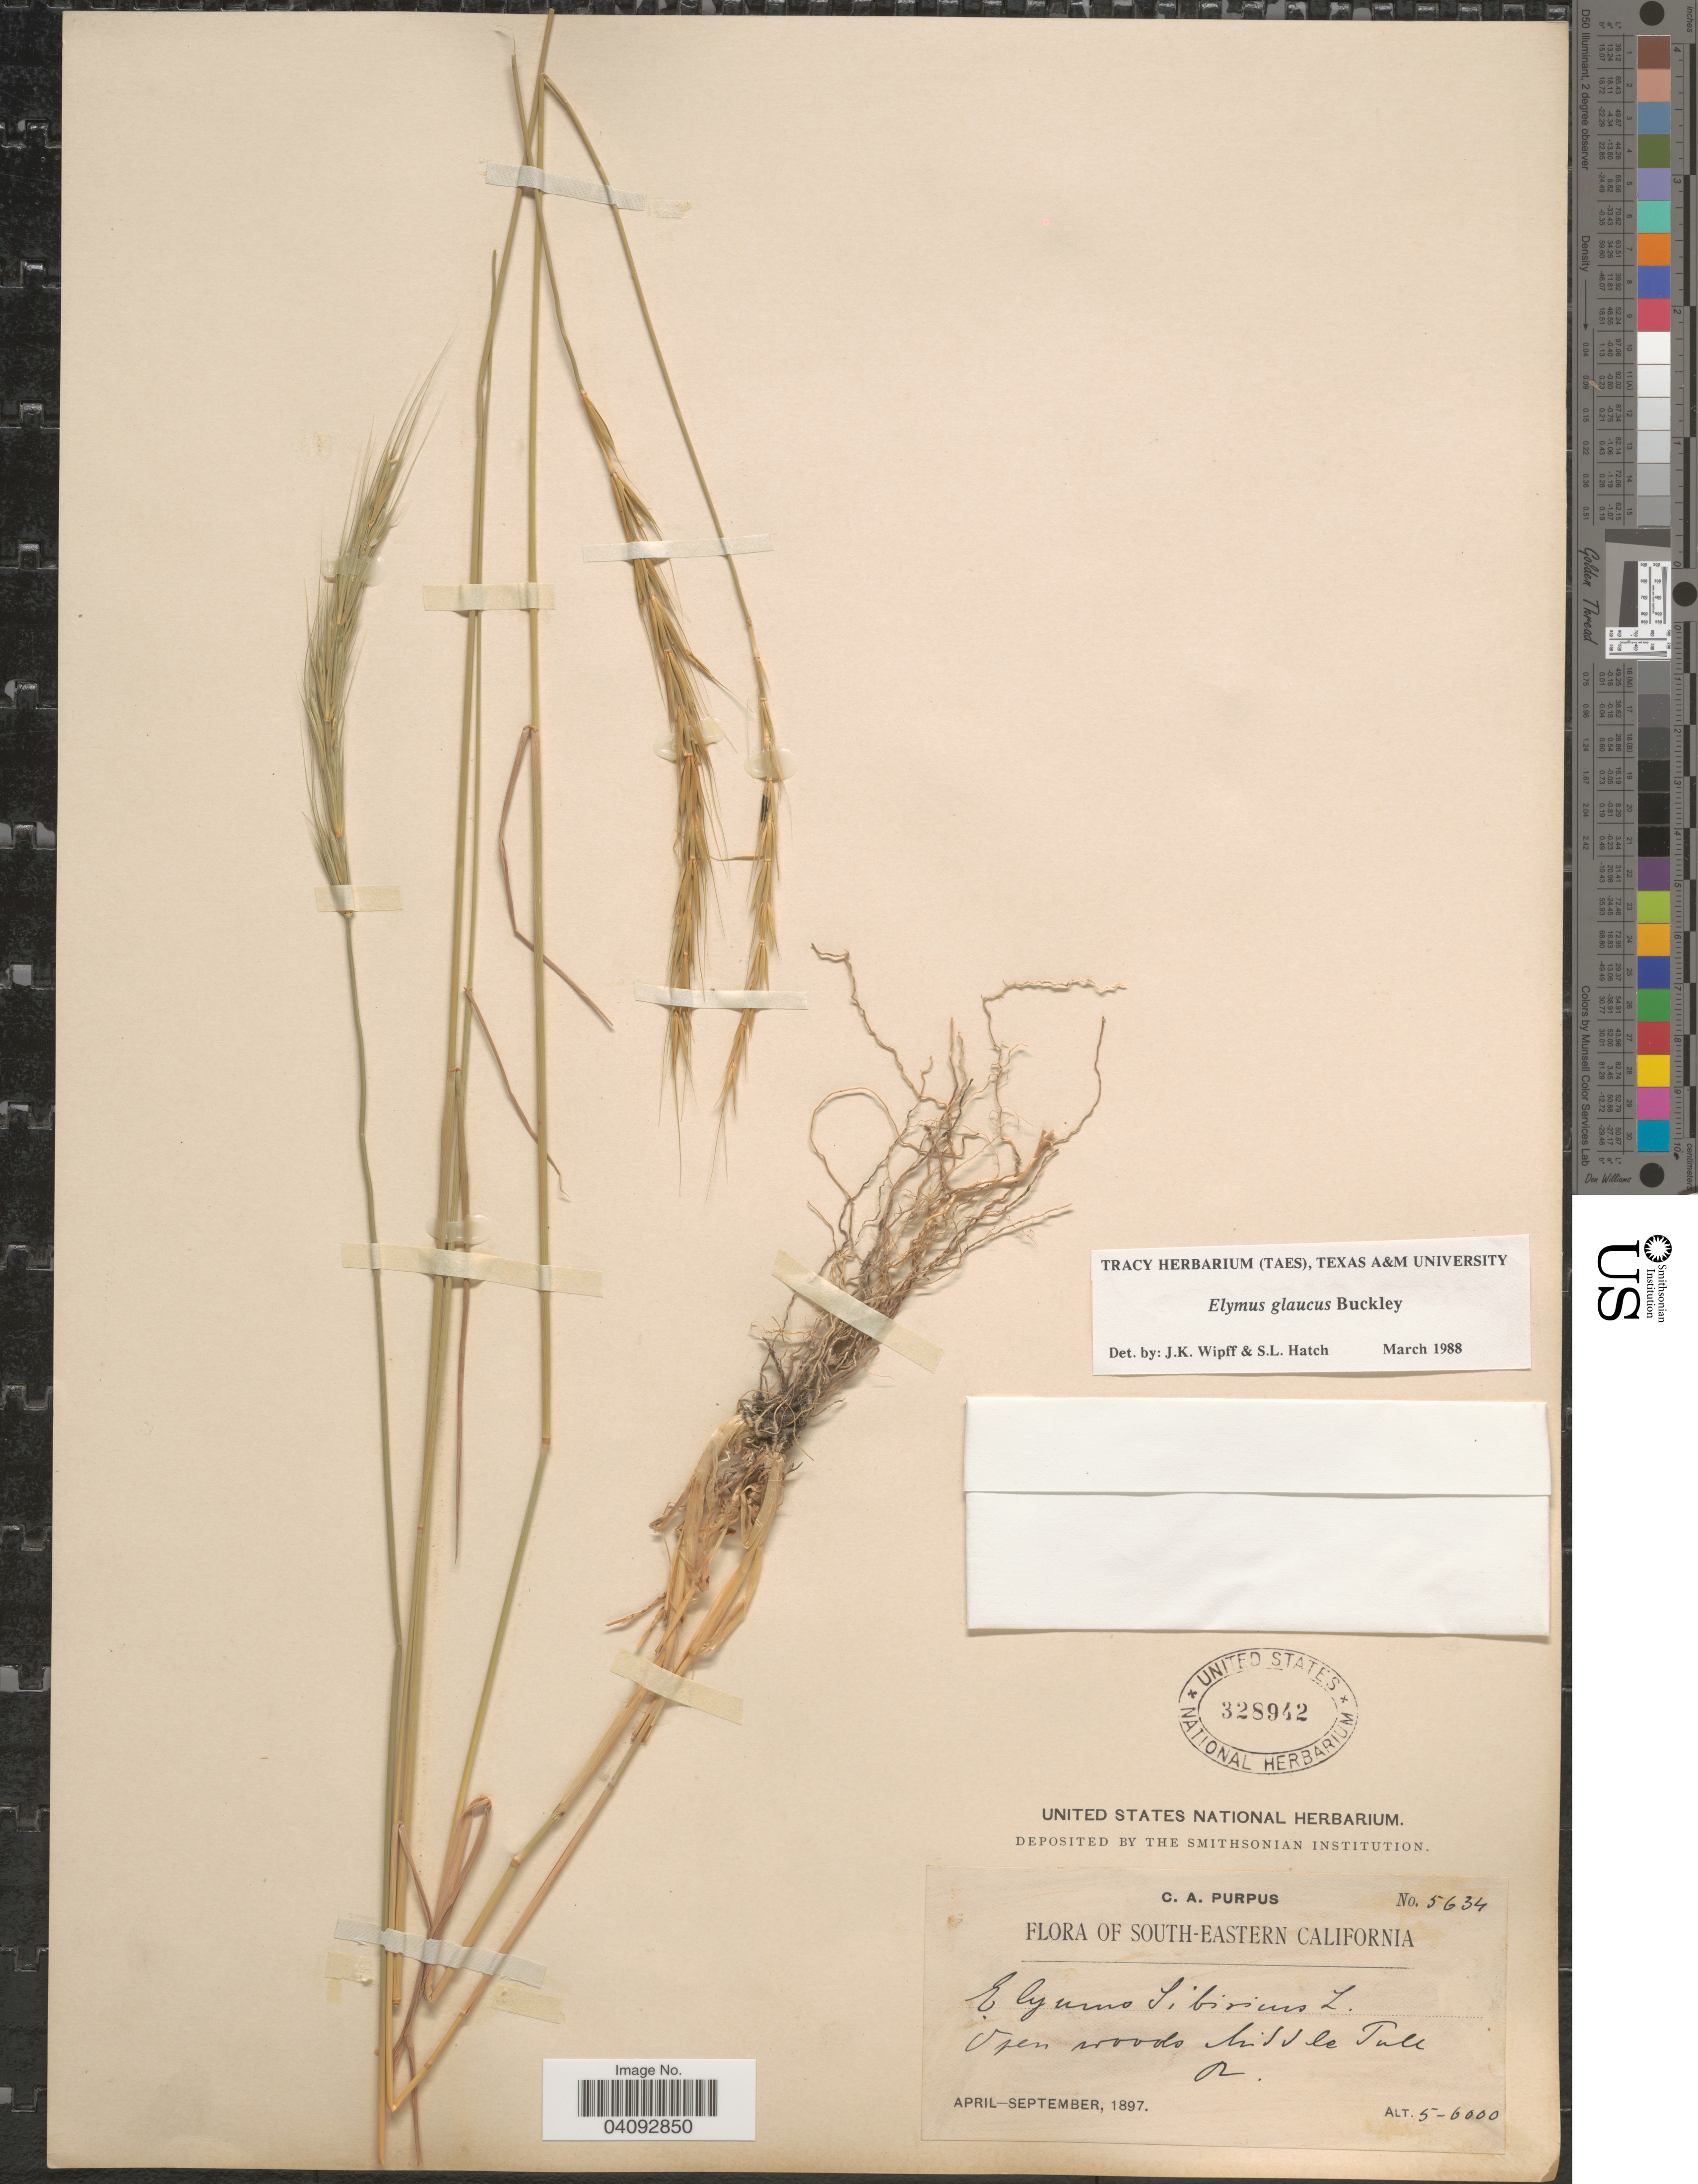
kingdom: Plantae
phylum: Tracheophyta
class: Liliopsida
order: Poales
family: Poaceae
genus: Elymus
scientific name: Elymus glaucus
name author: Buckley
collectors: C. A. Purpus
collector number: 5634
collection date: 1897-04/1897-09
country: United States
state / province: California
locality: South-Eastern California. Open woods hill le Tule.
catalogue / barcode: US 328942